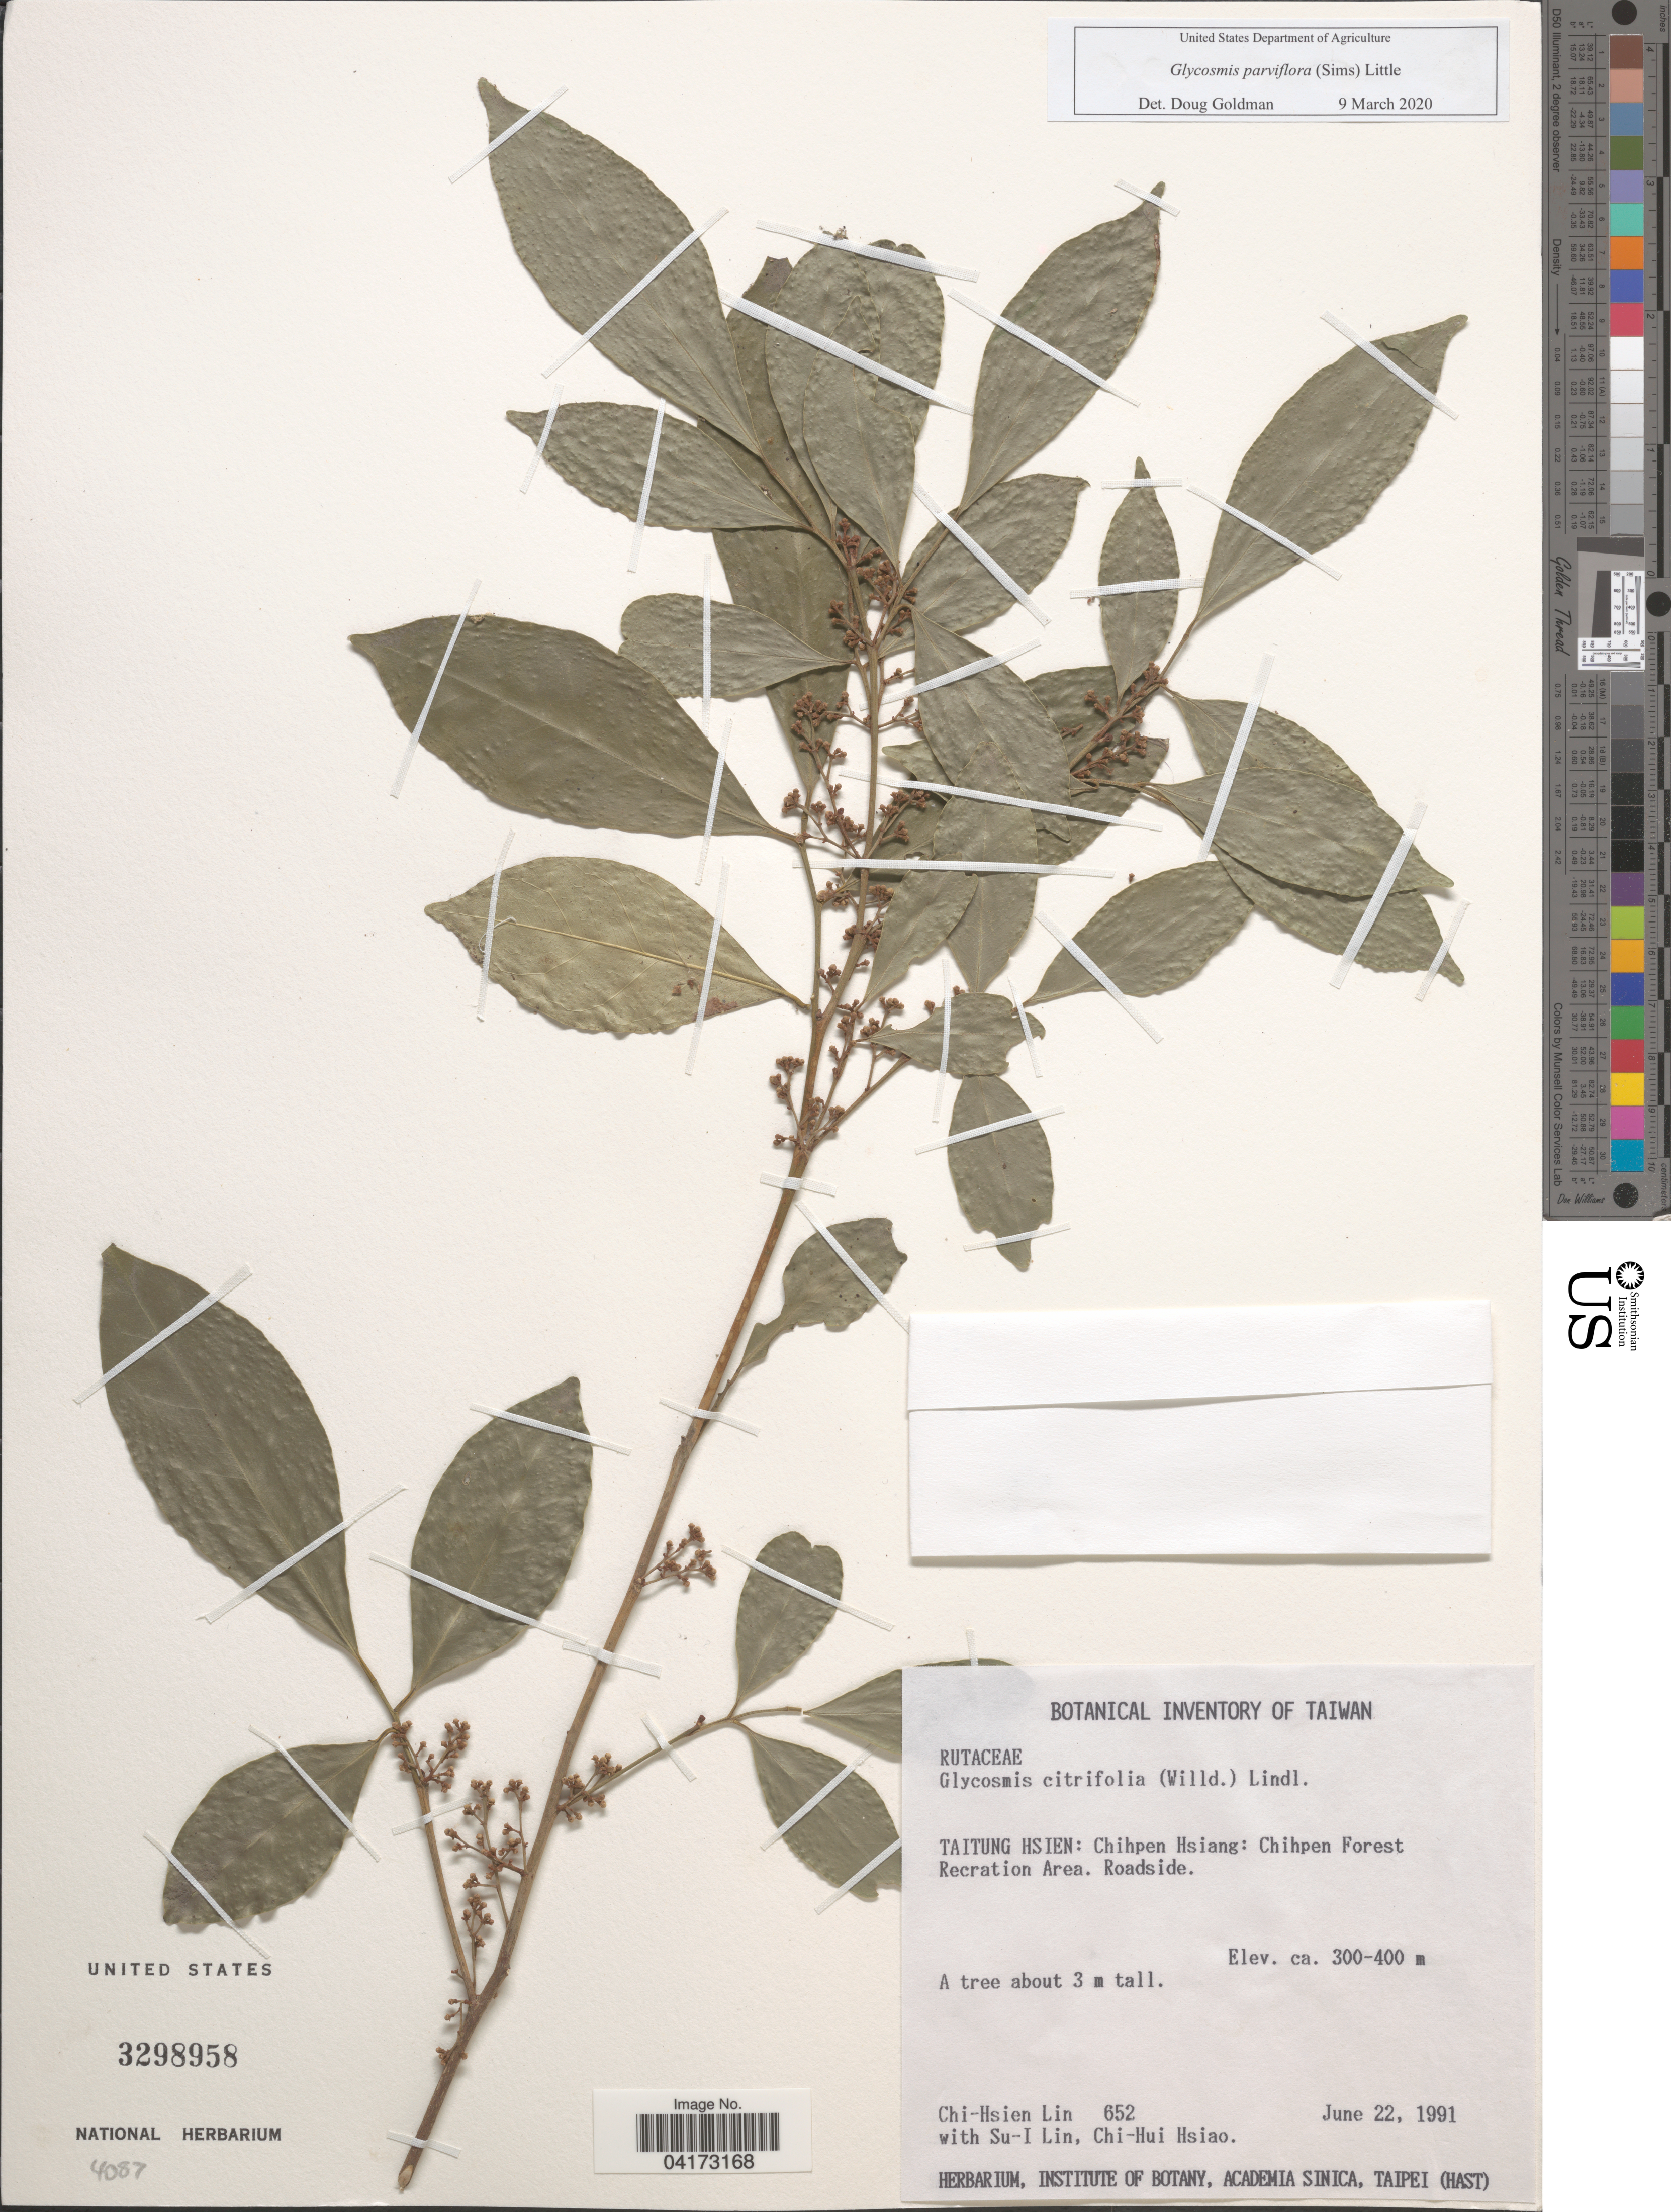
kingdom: Plantae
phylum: Tracheophyta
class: Magnoliopsida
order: Sapindales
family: Rutaceae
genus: Glycosmis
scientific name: Glycosmis parviflora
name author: (Sims) Little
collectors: C. Lin, S. Lin & C. Hsiao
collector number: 652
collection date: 1991-06-22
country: Taiwan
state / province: Taitung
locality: Taitung Hsien: Chihpen Hsiang: Chihpen Forest Recration Area.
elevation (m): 300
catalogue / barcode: US 3298958